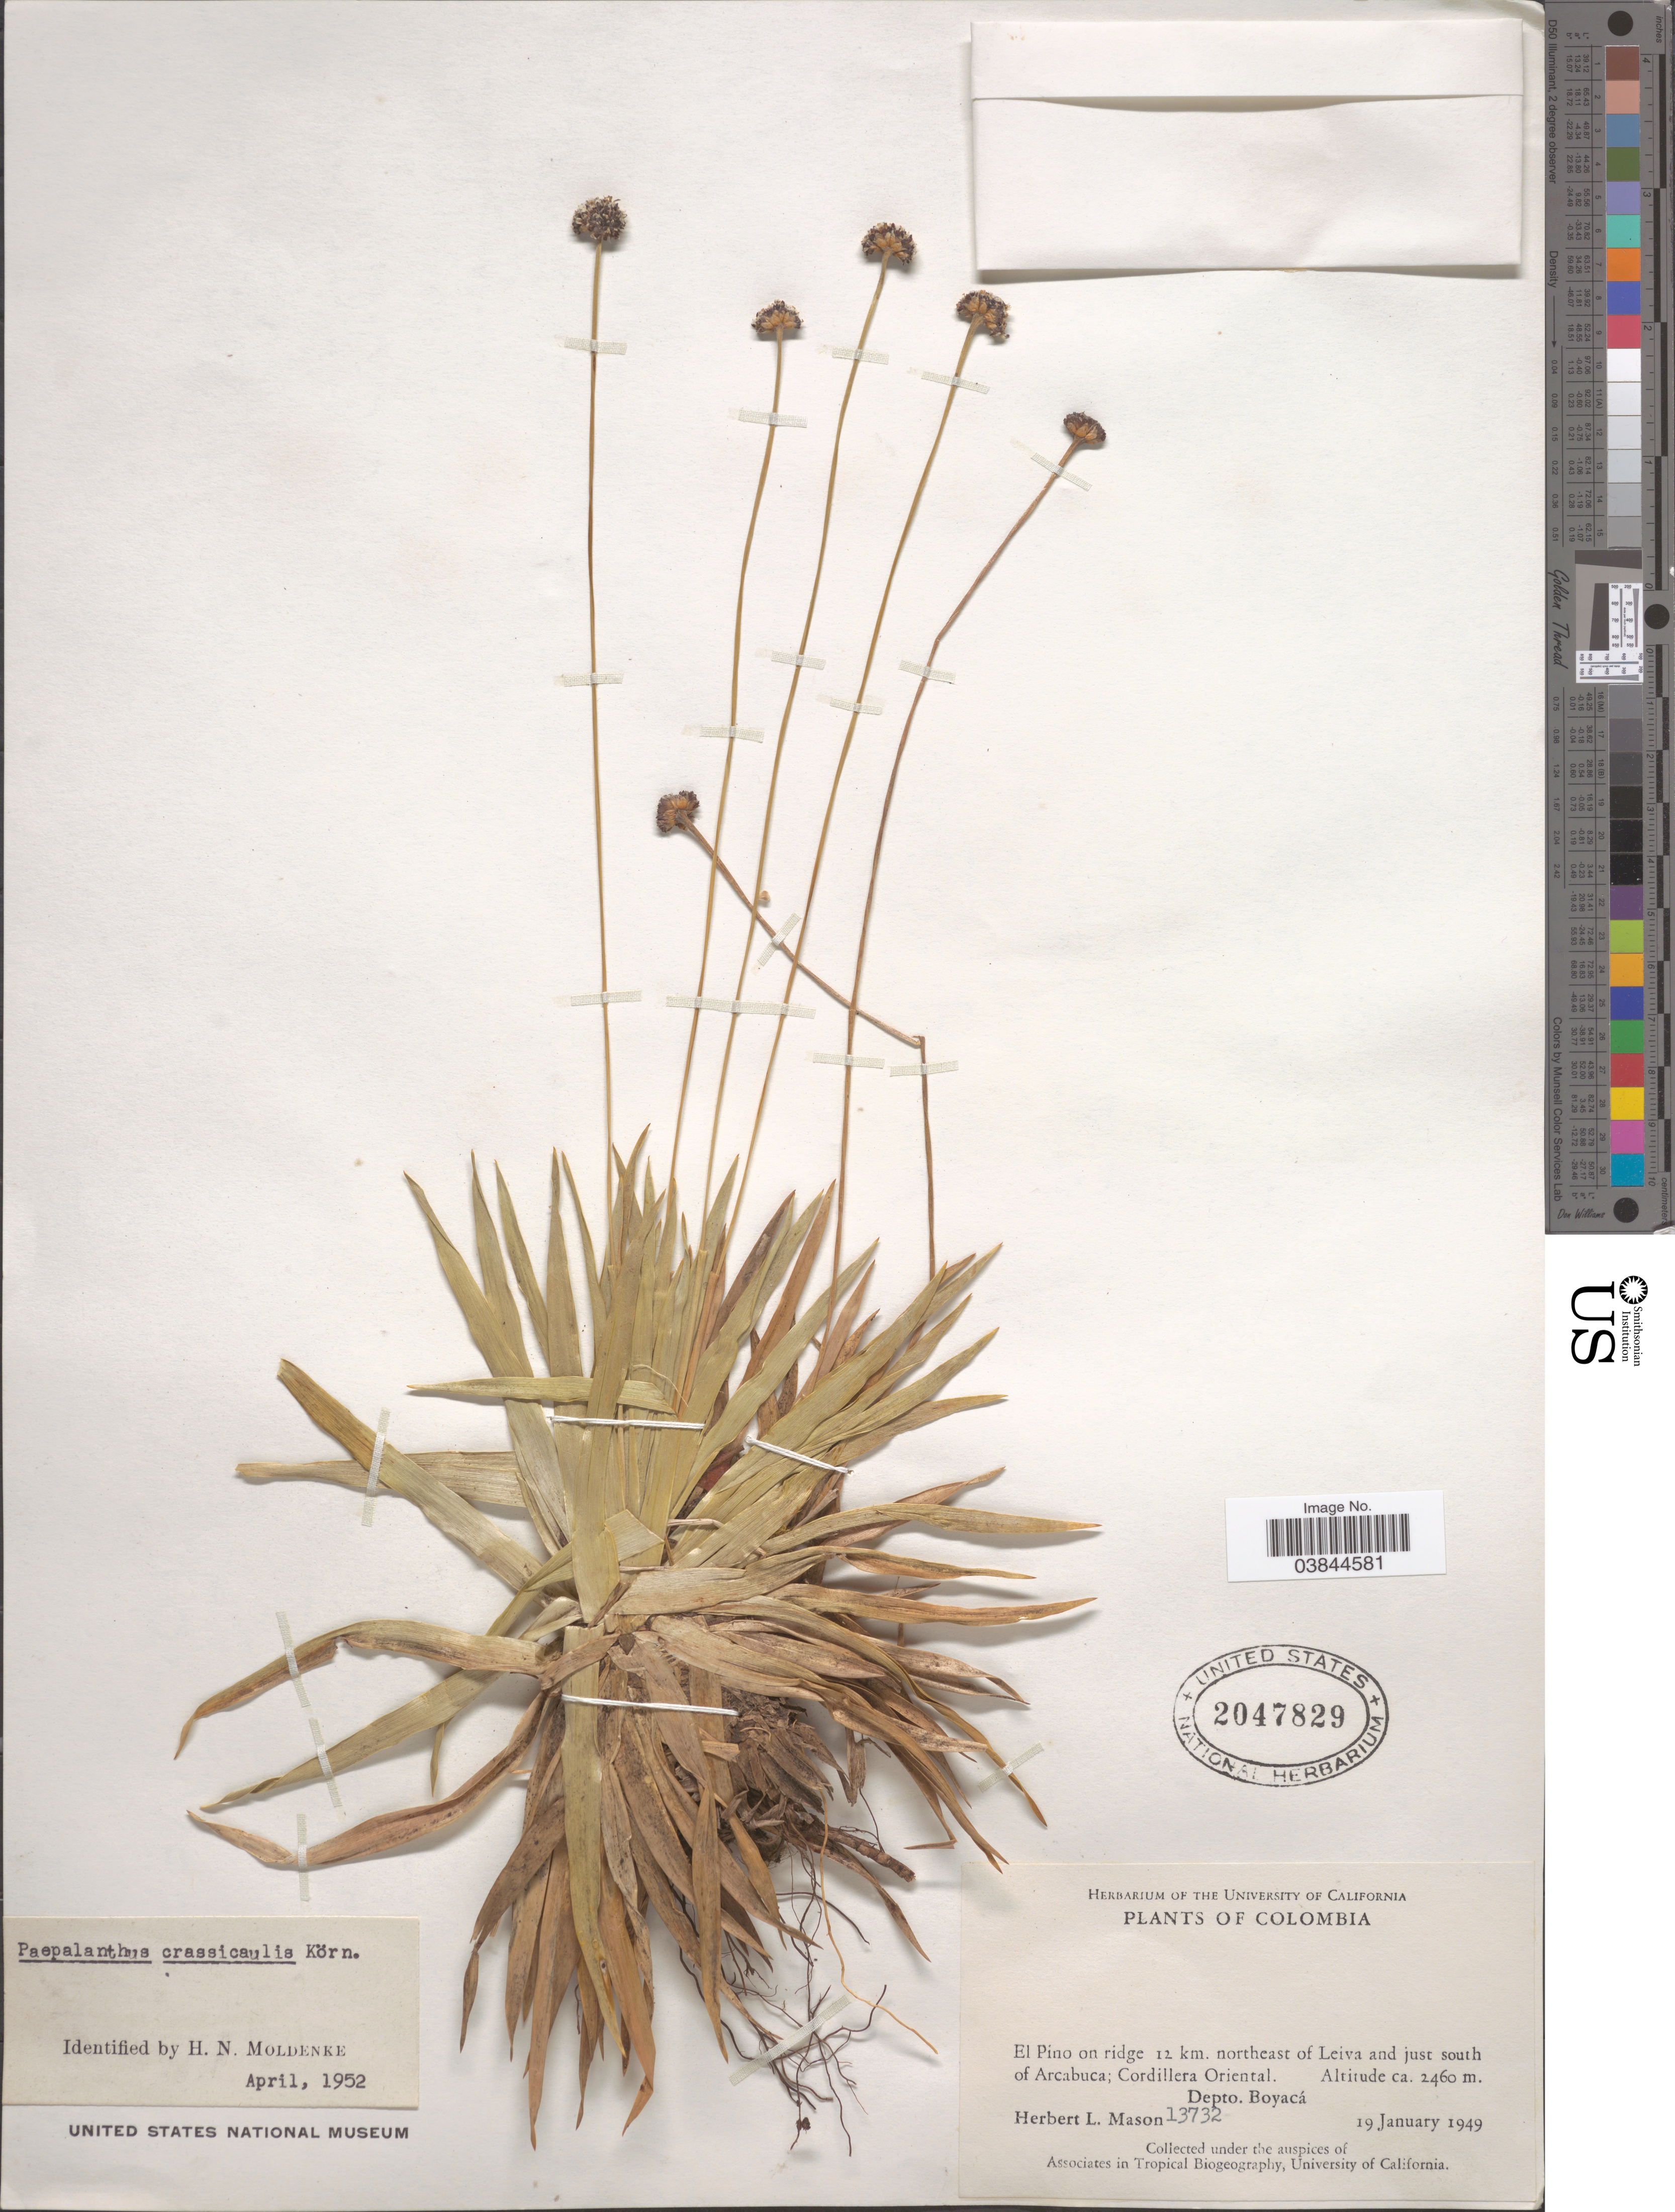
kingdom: Plantae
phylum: Tracheophyta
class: Liliopsida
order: Poales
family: Eriocaulaceae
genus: Paepalanthus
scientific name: Paepalanthus ensifolius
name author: (Kunth) Kunth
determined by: Sauthier, Laura Jeanne, (SPF), Universidade de Sao Paulo (BRAZIL)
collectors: H. L. Mason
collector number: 13732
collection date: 1949-01-19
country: Colombia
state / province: Boyacá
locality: El Pino on ridge 12 km. northeast of Leiva and just south of Arcabuca; Cordillera Oriental. Depto. Boyacá.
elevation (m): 2460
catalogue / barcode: US 2047829